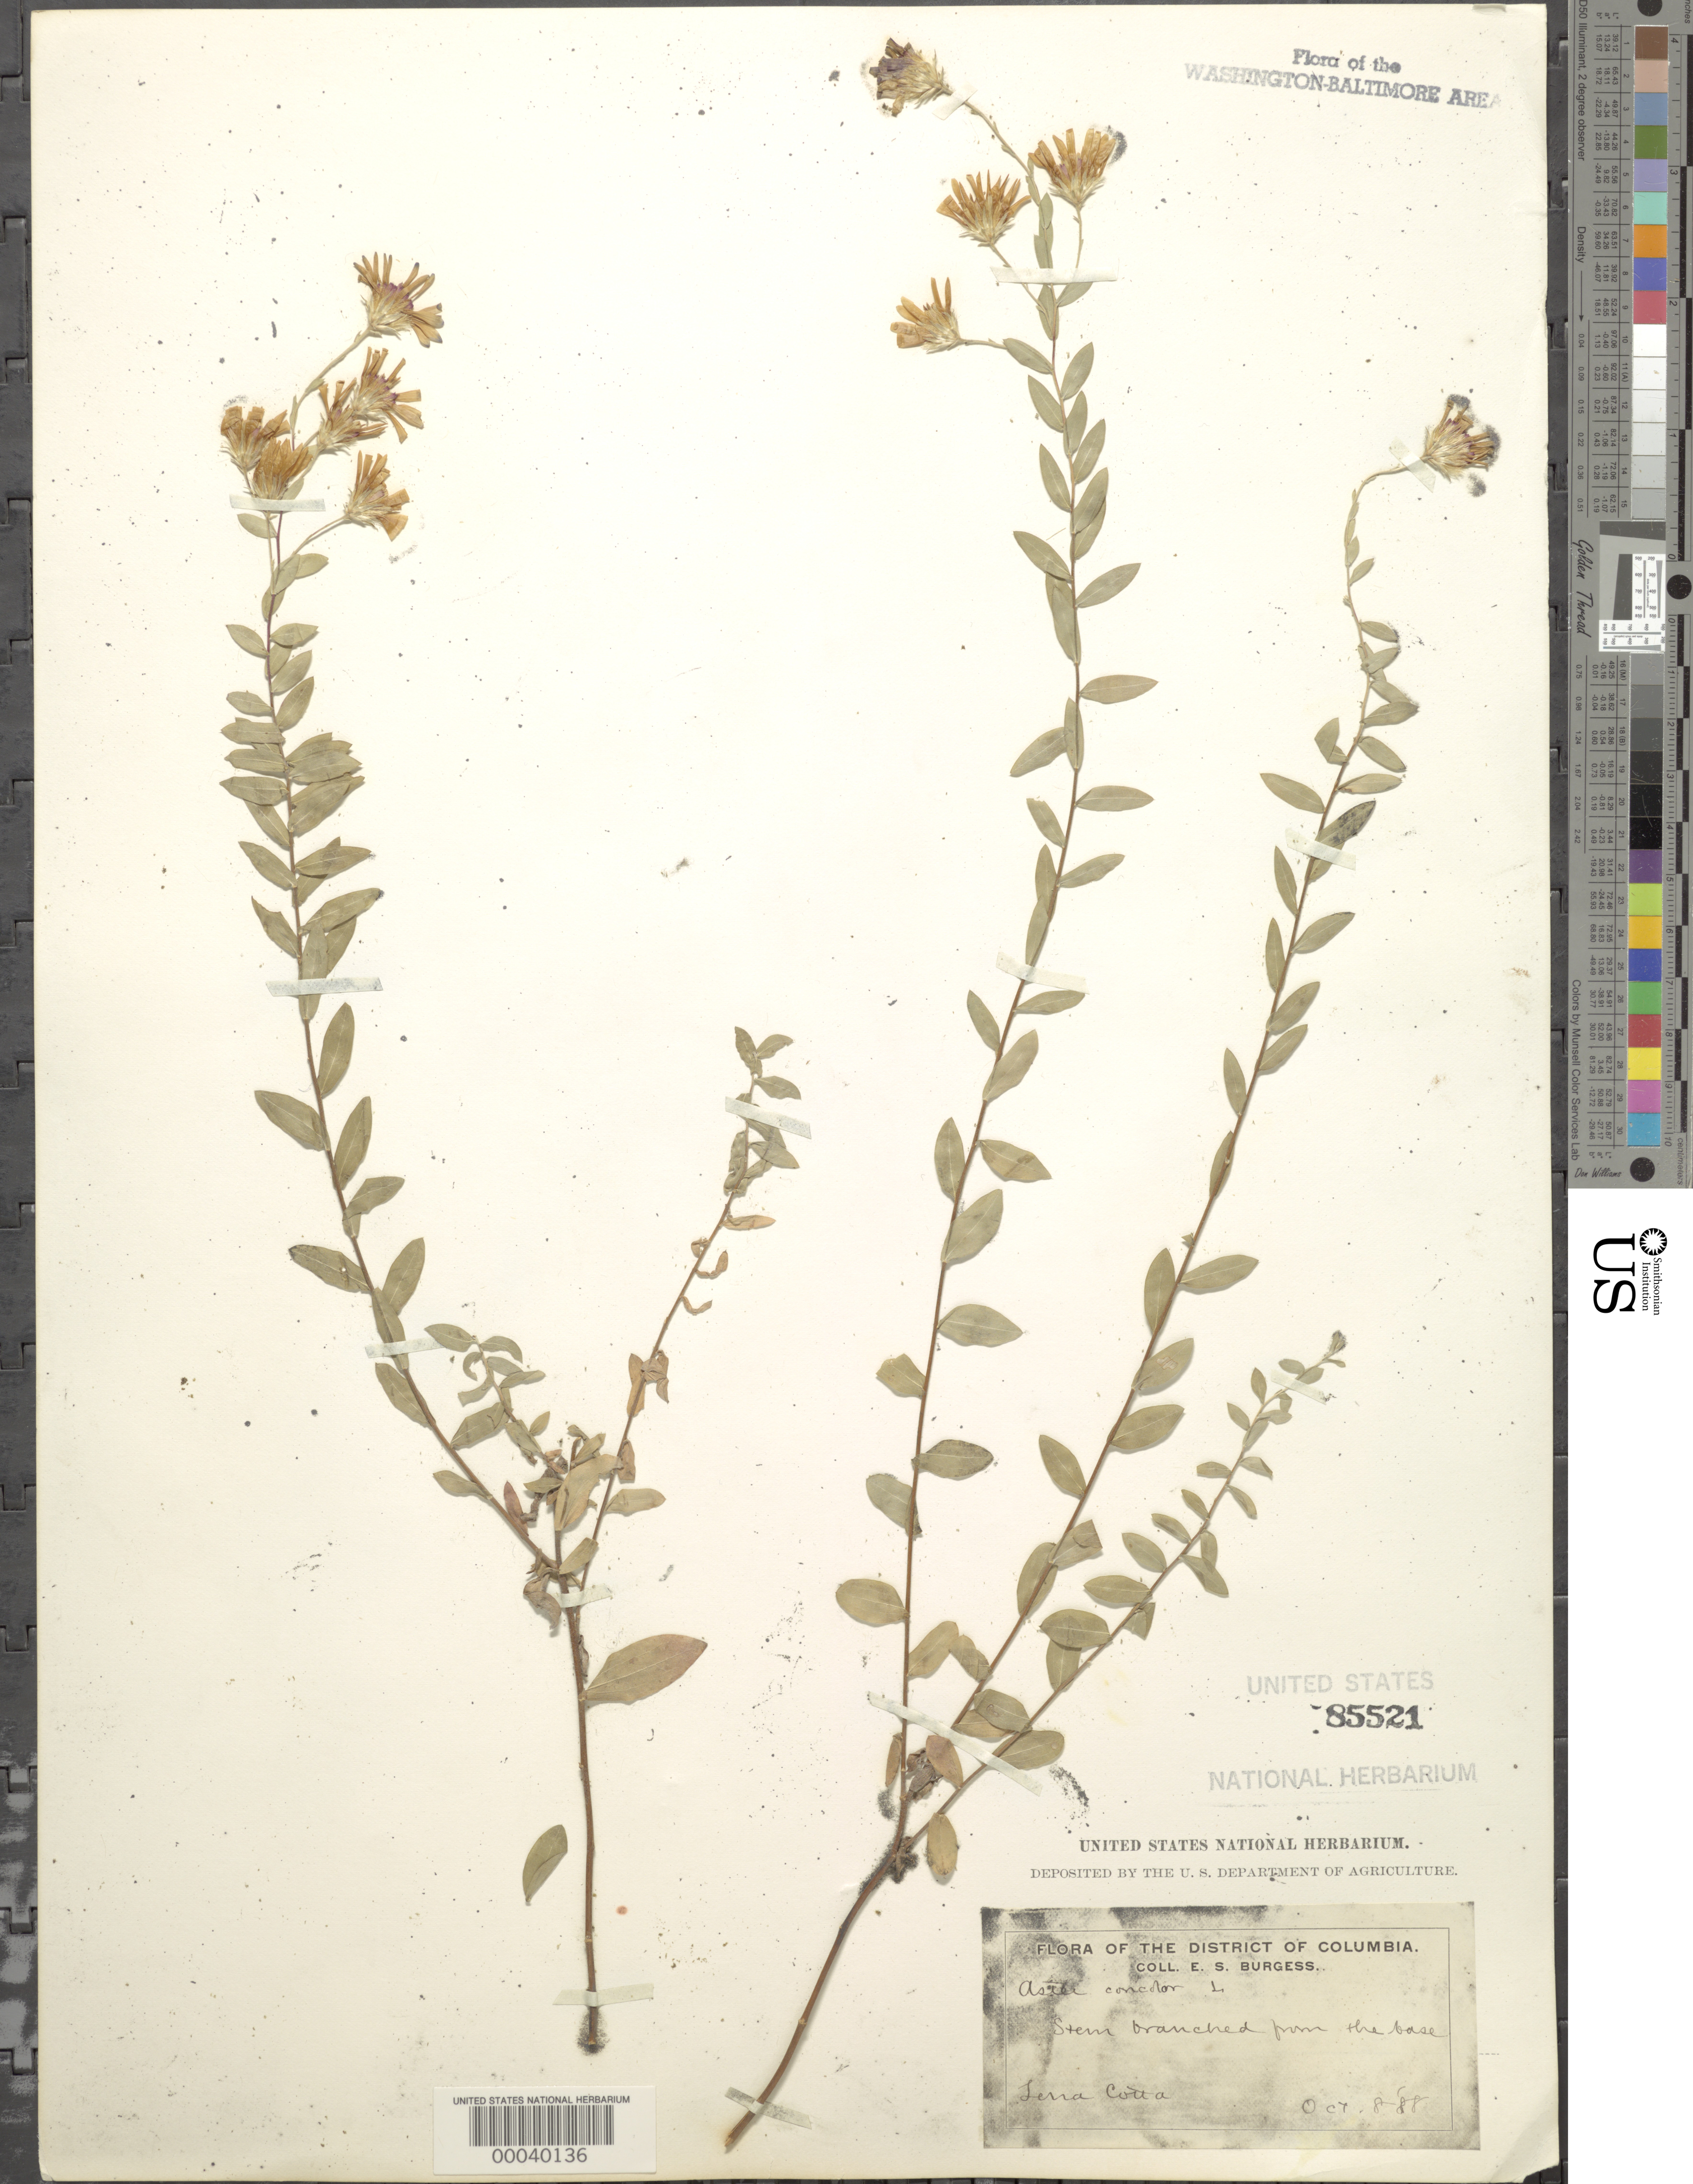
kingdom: Plantae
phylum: Tracheophyta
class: Magnoliopsida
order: Asterales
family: Asteraceae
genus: Symphyotrichum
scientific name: Symphyotrichum concolor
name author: (L.) G.L. Nesom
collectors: E. Burgess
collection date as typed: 08 Oct 1888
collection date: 1888-10-08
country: United States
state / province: District of Columbia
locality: Terra Cotta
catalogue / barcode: US 85521